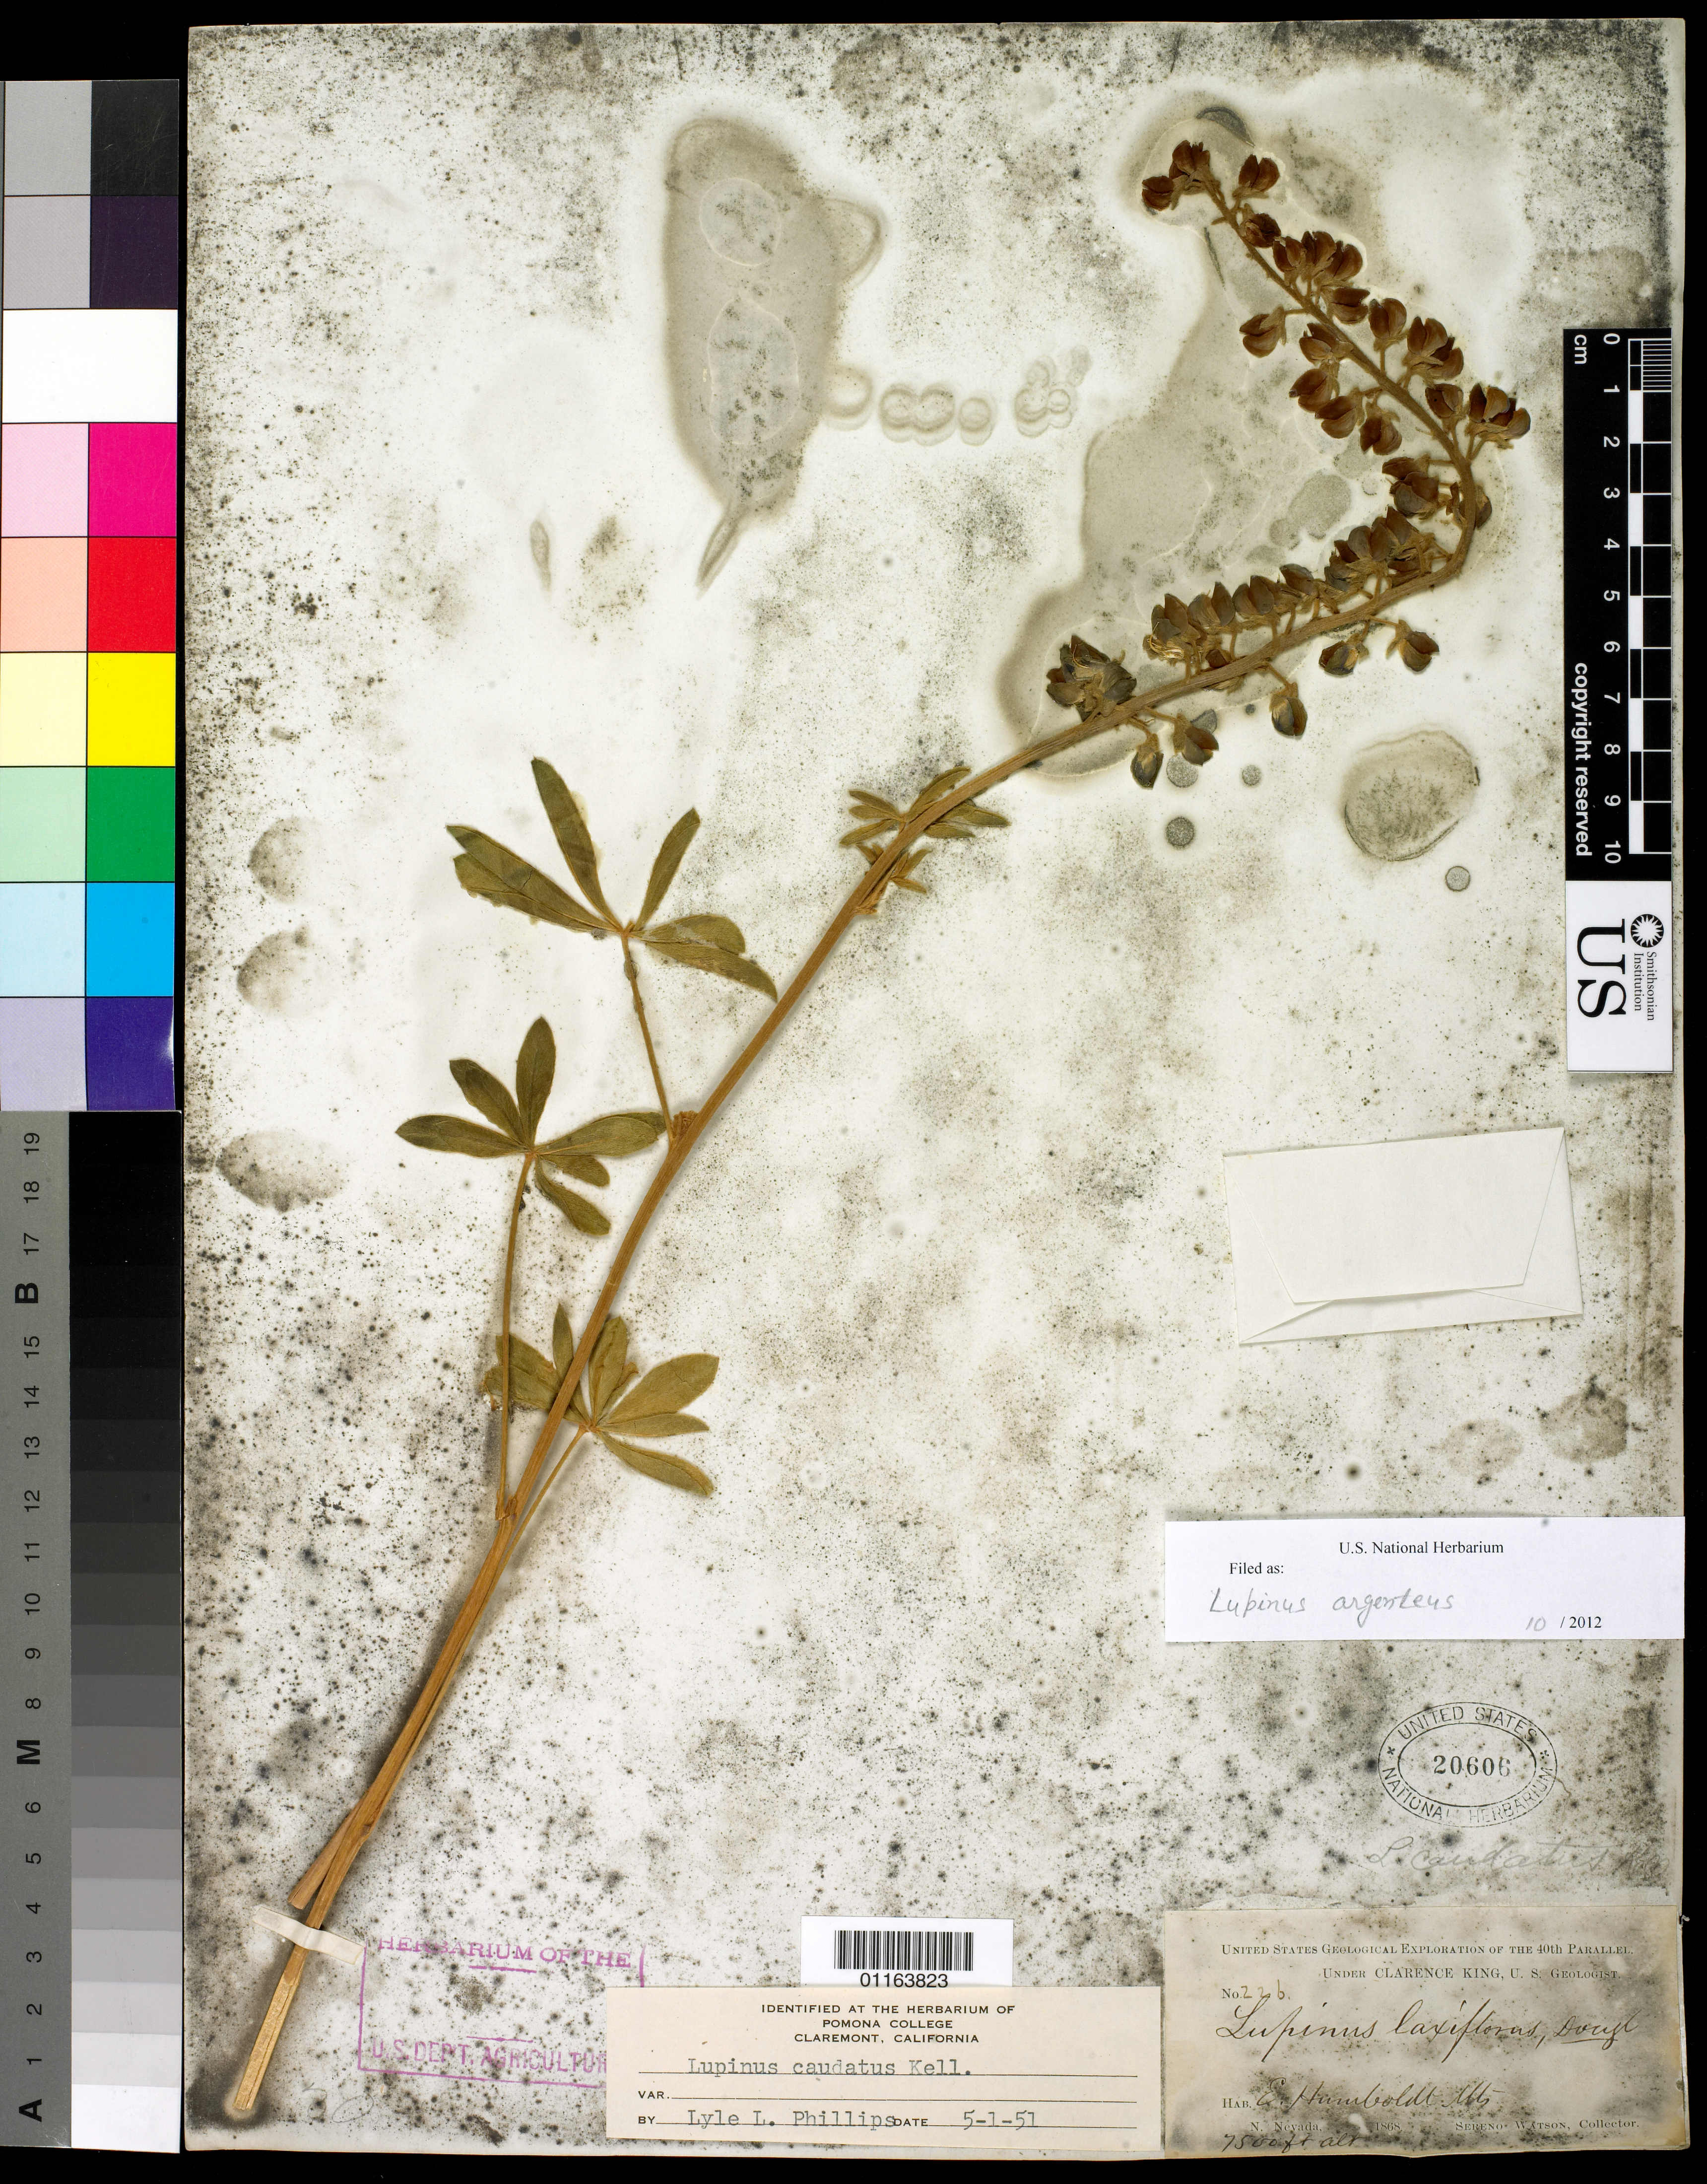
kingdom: Plantae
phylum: Tracheophyta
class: Magnoliopsida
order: Fabales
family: Fabaceae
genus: Lupinus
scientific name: Lupinus caudatus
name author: Kellogg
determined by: Phillips, L. Ll.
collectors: S. Watson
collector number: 226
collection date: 1868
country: United States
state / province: Nevada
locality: E. Humboldt Mts., N. Nevada.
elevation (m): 2286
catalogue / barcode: US 20606